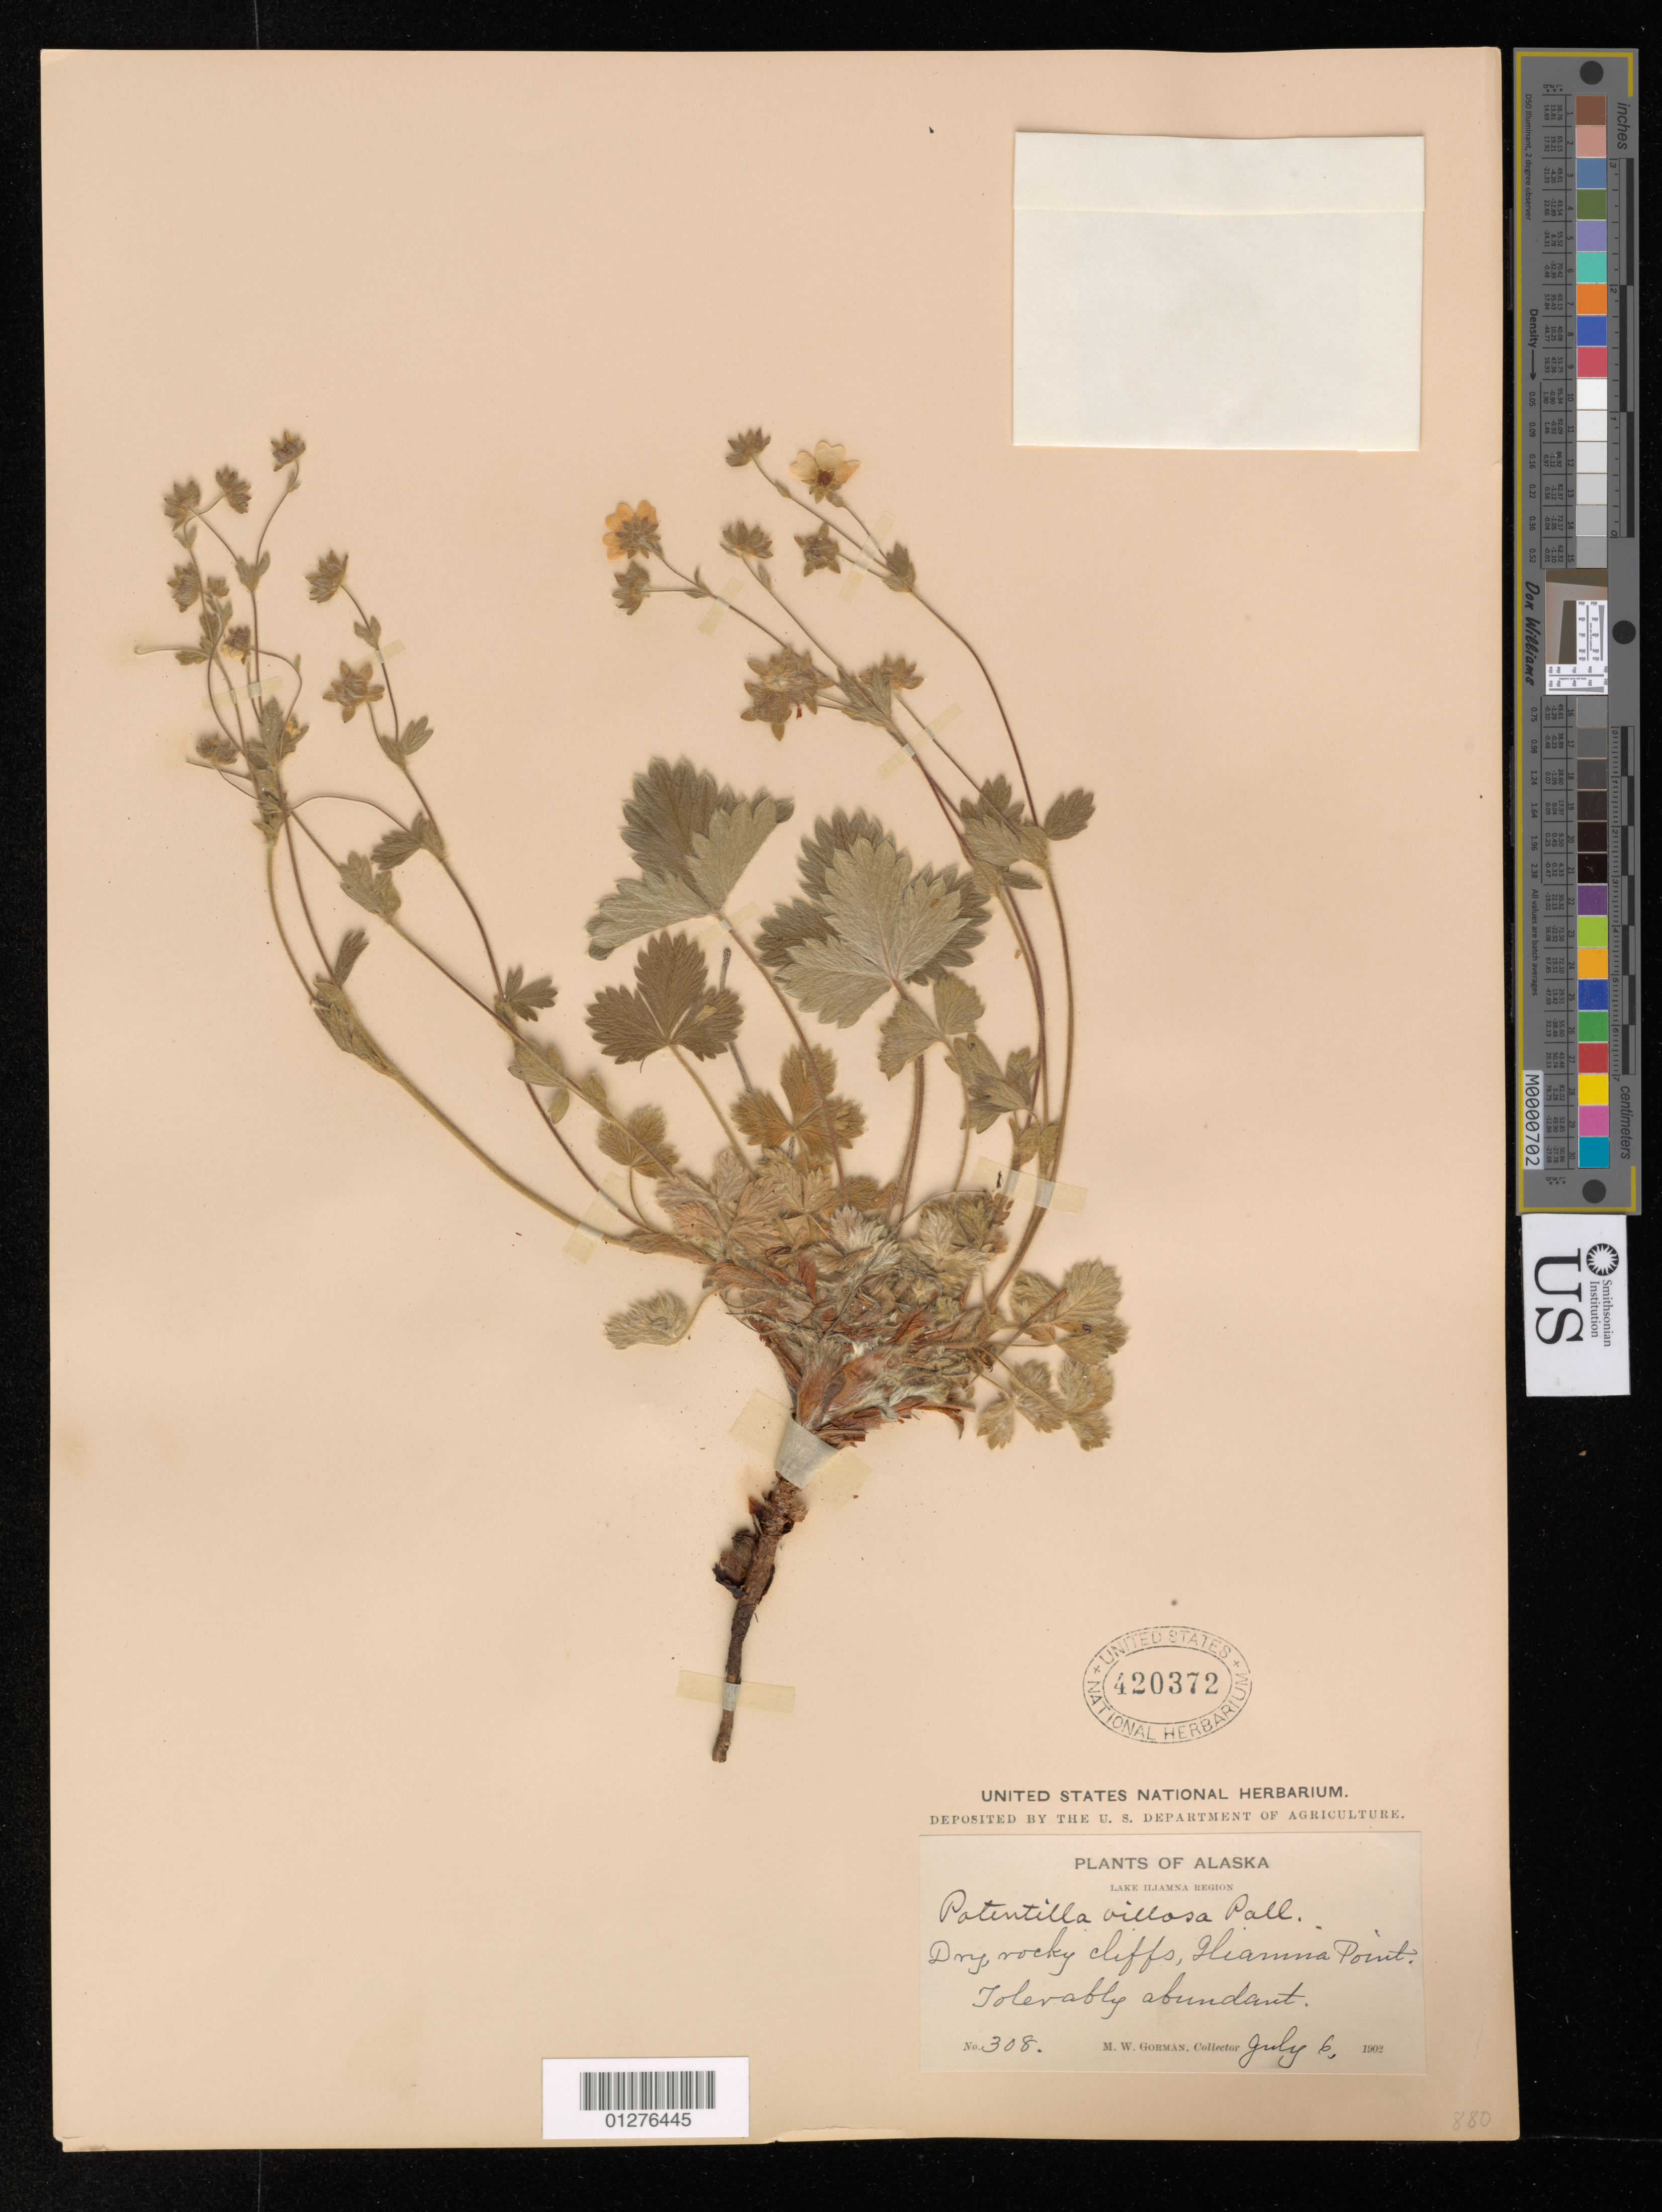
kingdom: Plantae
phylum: Tracheophyta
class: Magnoliopsida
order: Rosales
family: Rosaceae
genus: Potentilla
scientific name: Potentilla villosa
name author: Pall. ex Pursh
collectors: M. W. Gorman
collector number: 308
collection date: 1902-07-06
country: United States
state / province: Alaska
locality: Lake Iliamna Region, Iliamna Point.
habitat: Dry rocky cliffs.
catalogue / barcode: US 420372